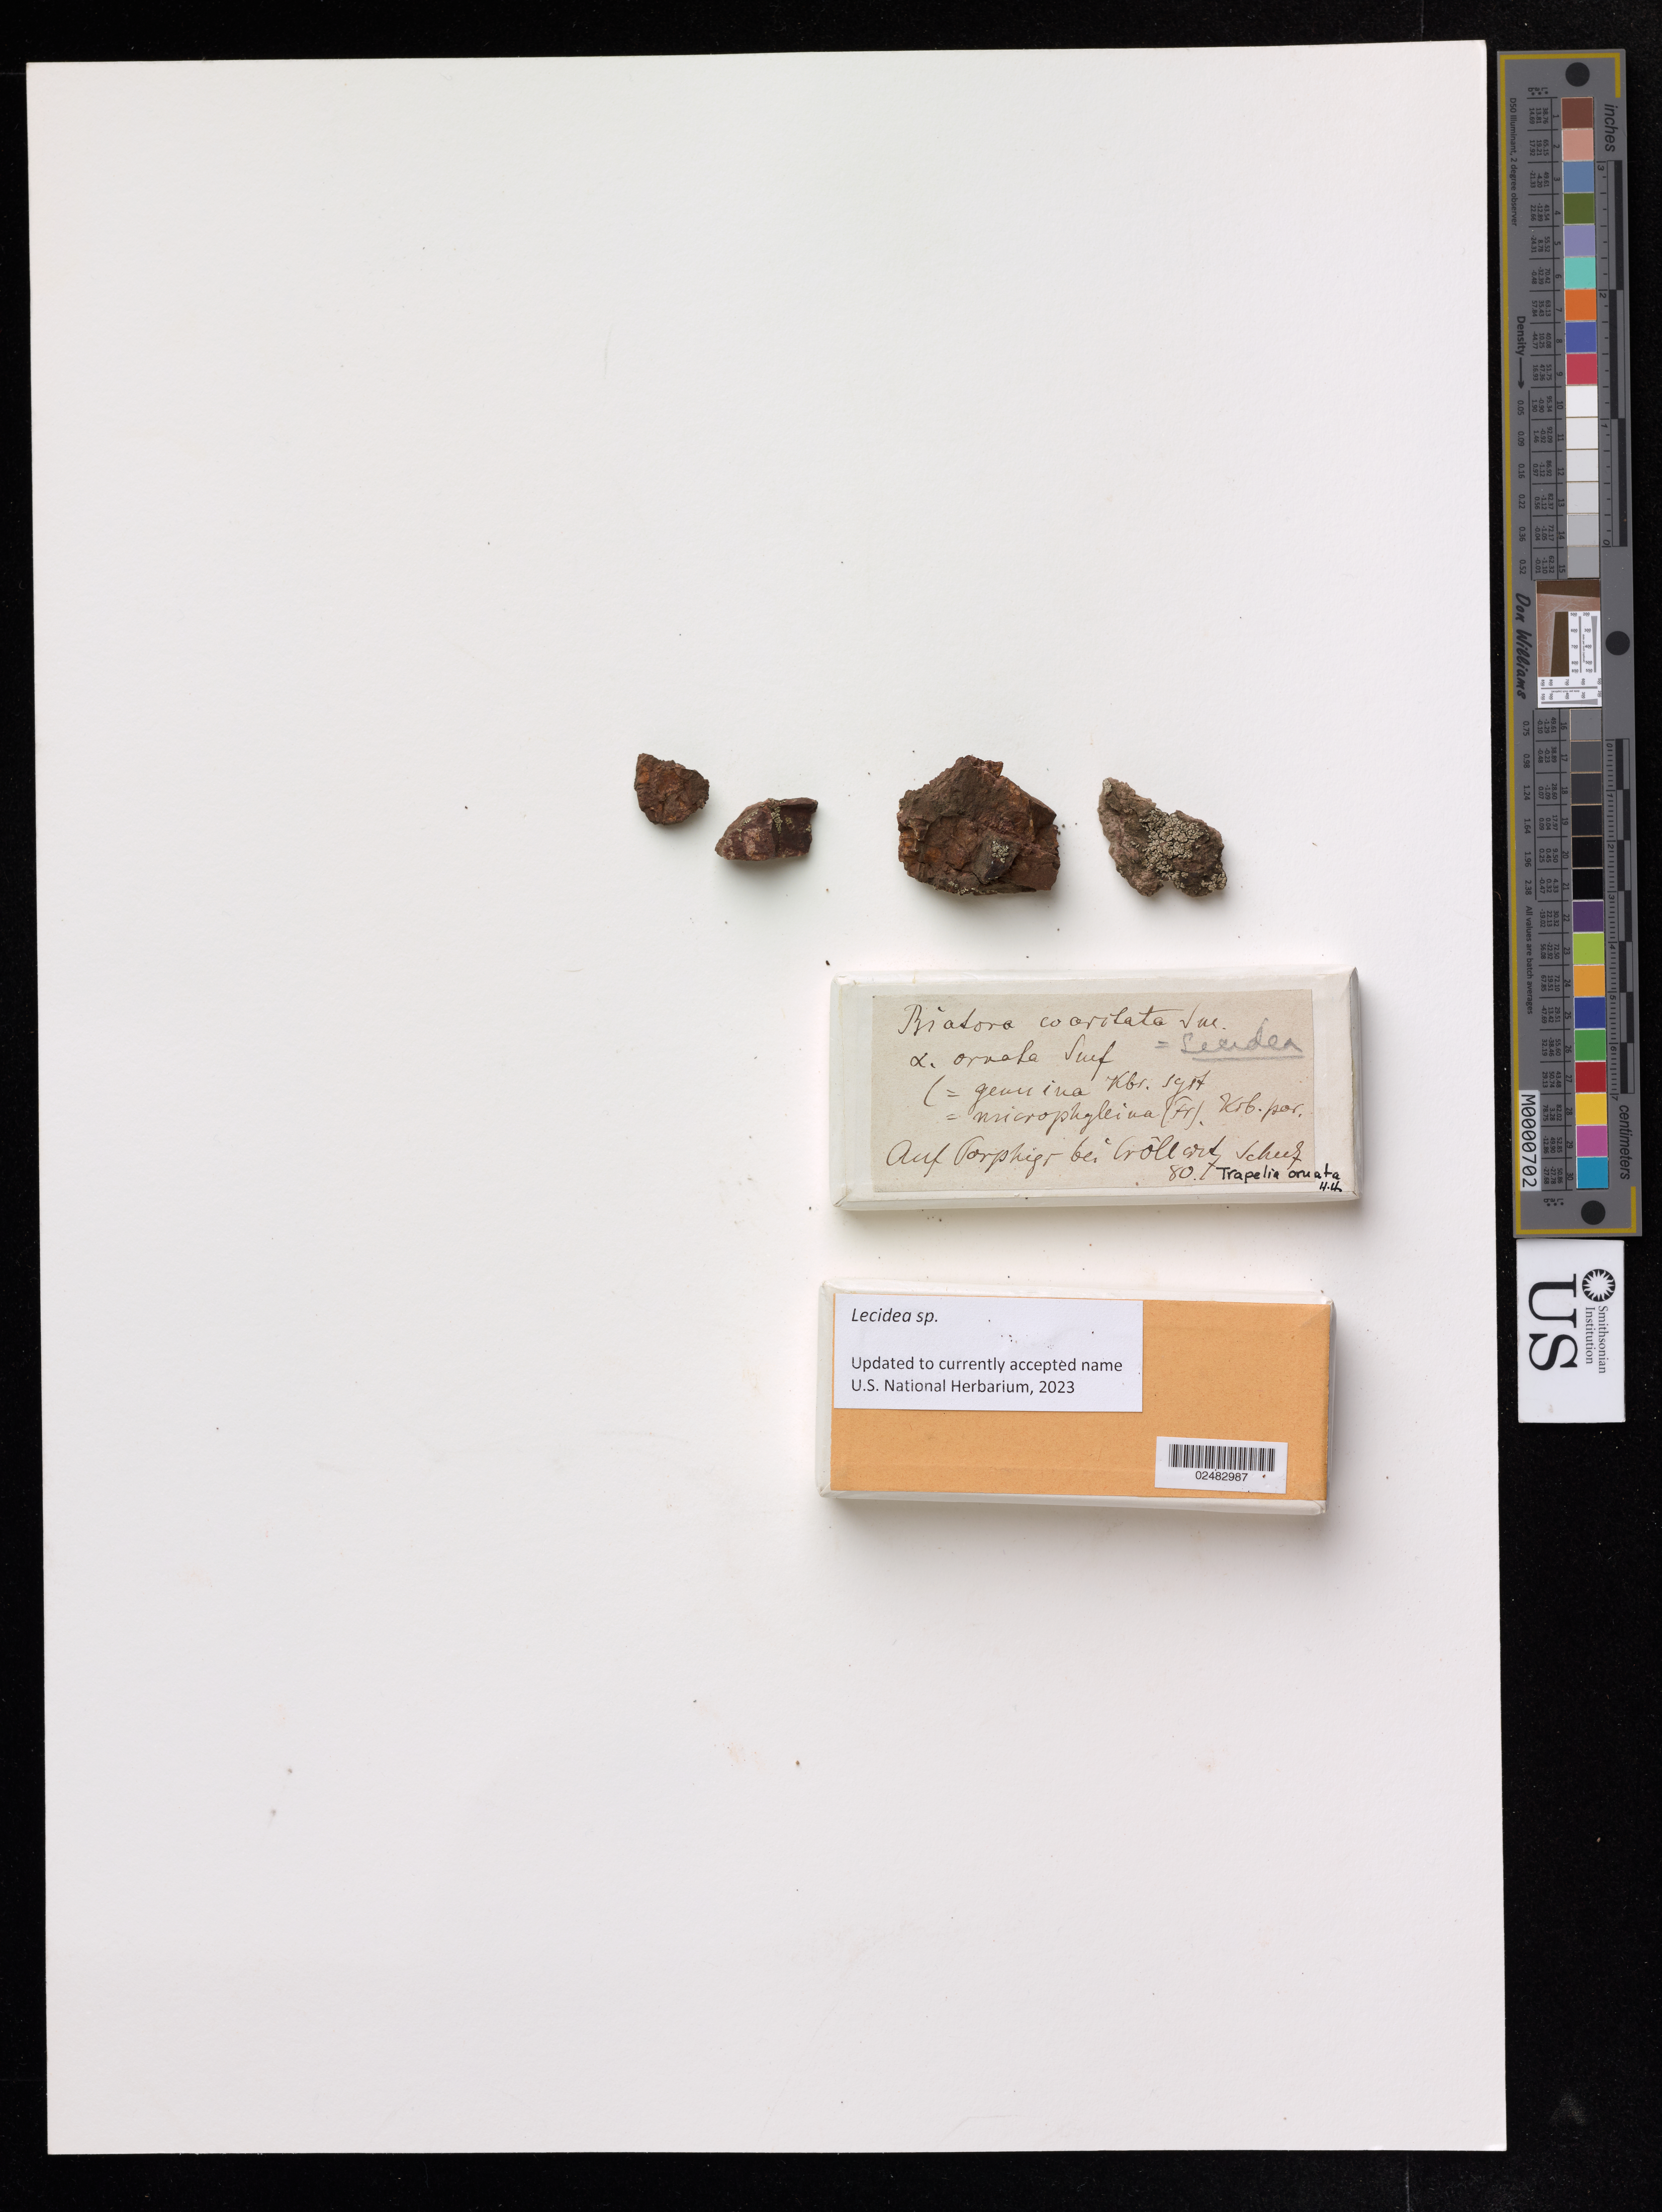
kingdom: Fungi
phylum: Ascomycota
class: Lecanoromycetes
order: Lecideales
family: Lecideaceae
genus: Lecidea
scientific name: Lecidea sp.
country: Switzerland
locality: Auf Porphyr